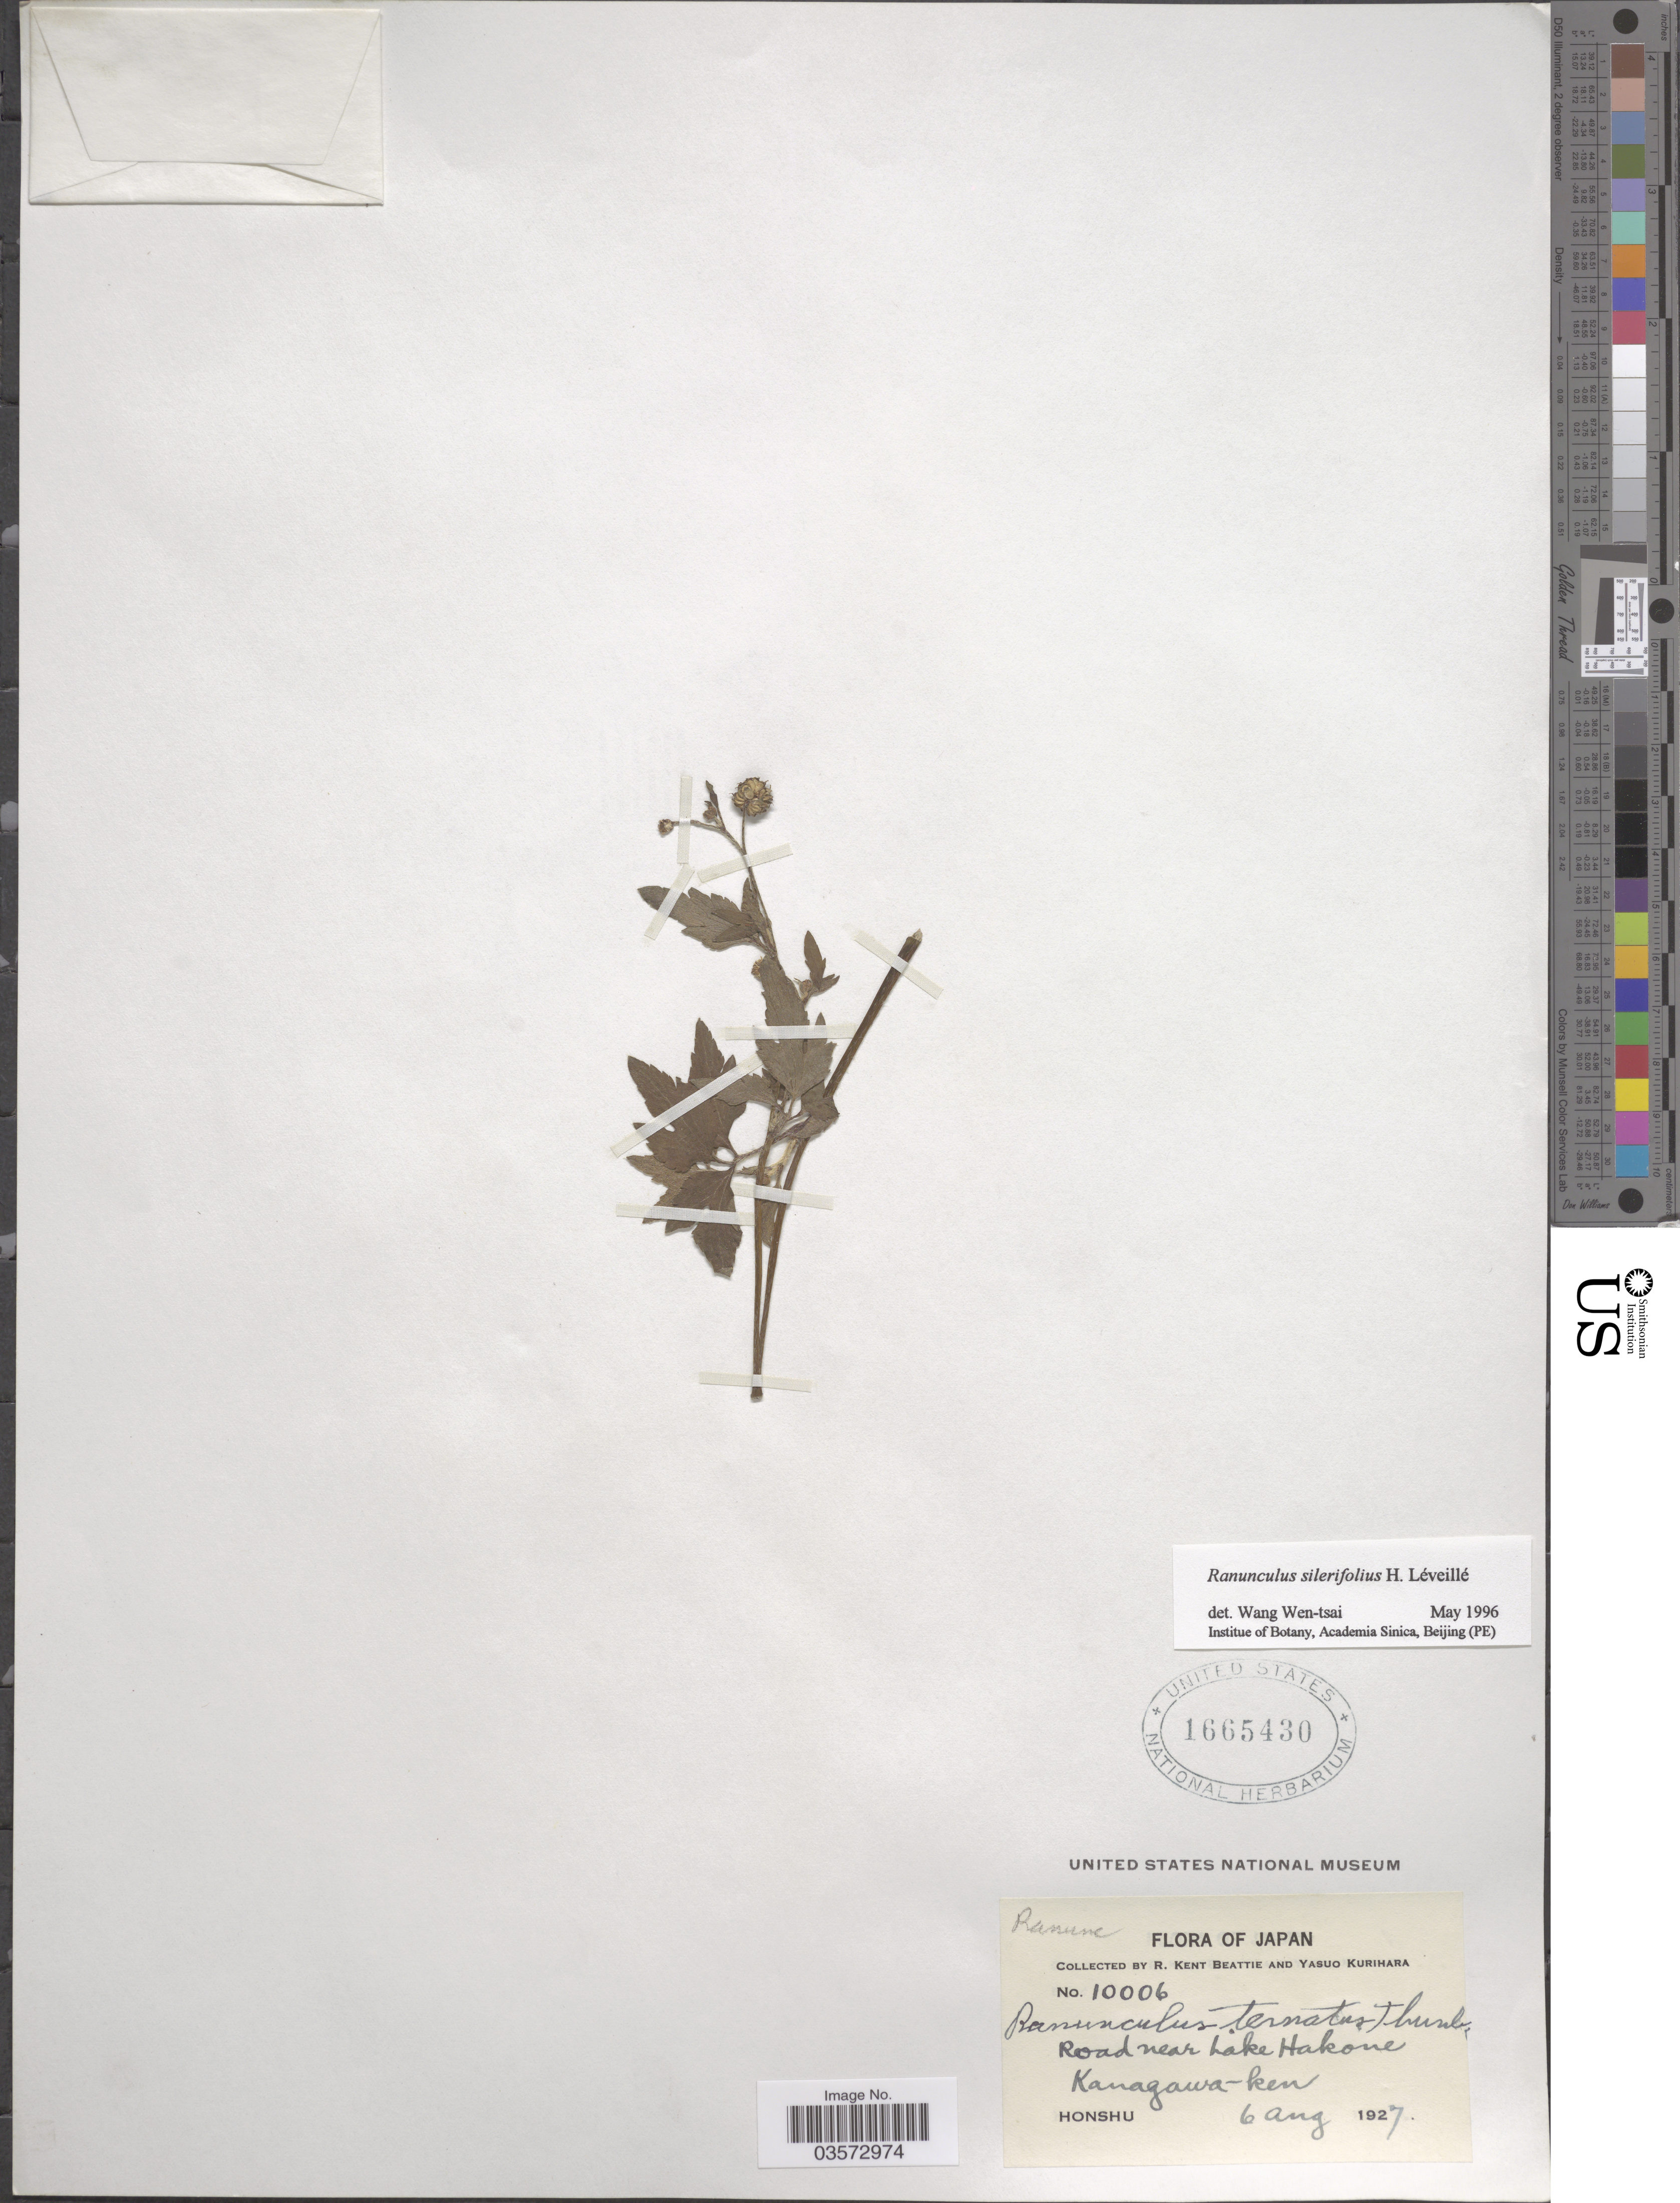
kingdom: Plantae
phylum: Tracheophyta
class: Magnoliopsida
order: Ranunculales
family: Ranunculaceae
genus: Ranunculus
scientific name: Ranunculus silerifolius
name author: H. Lév.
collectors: R. K. Beattie & Y. Kurihara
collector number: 10006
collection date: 1927-08-06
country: Japan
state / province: Kanagawa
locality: Road near Lake Hakone Kanagawa-ken. Honshu.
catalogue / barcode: US 1665430